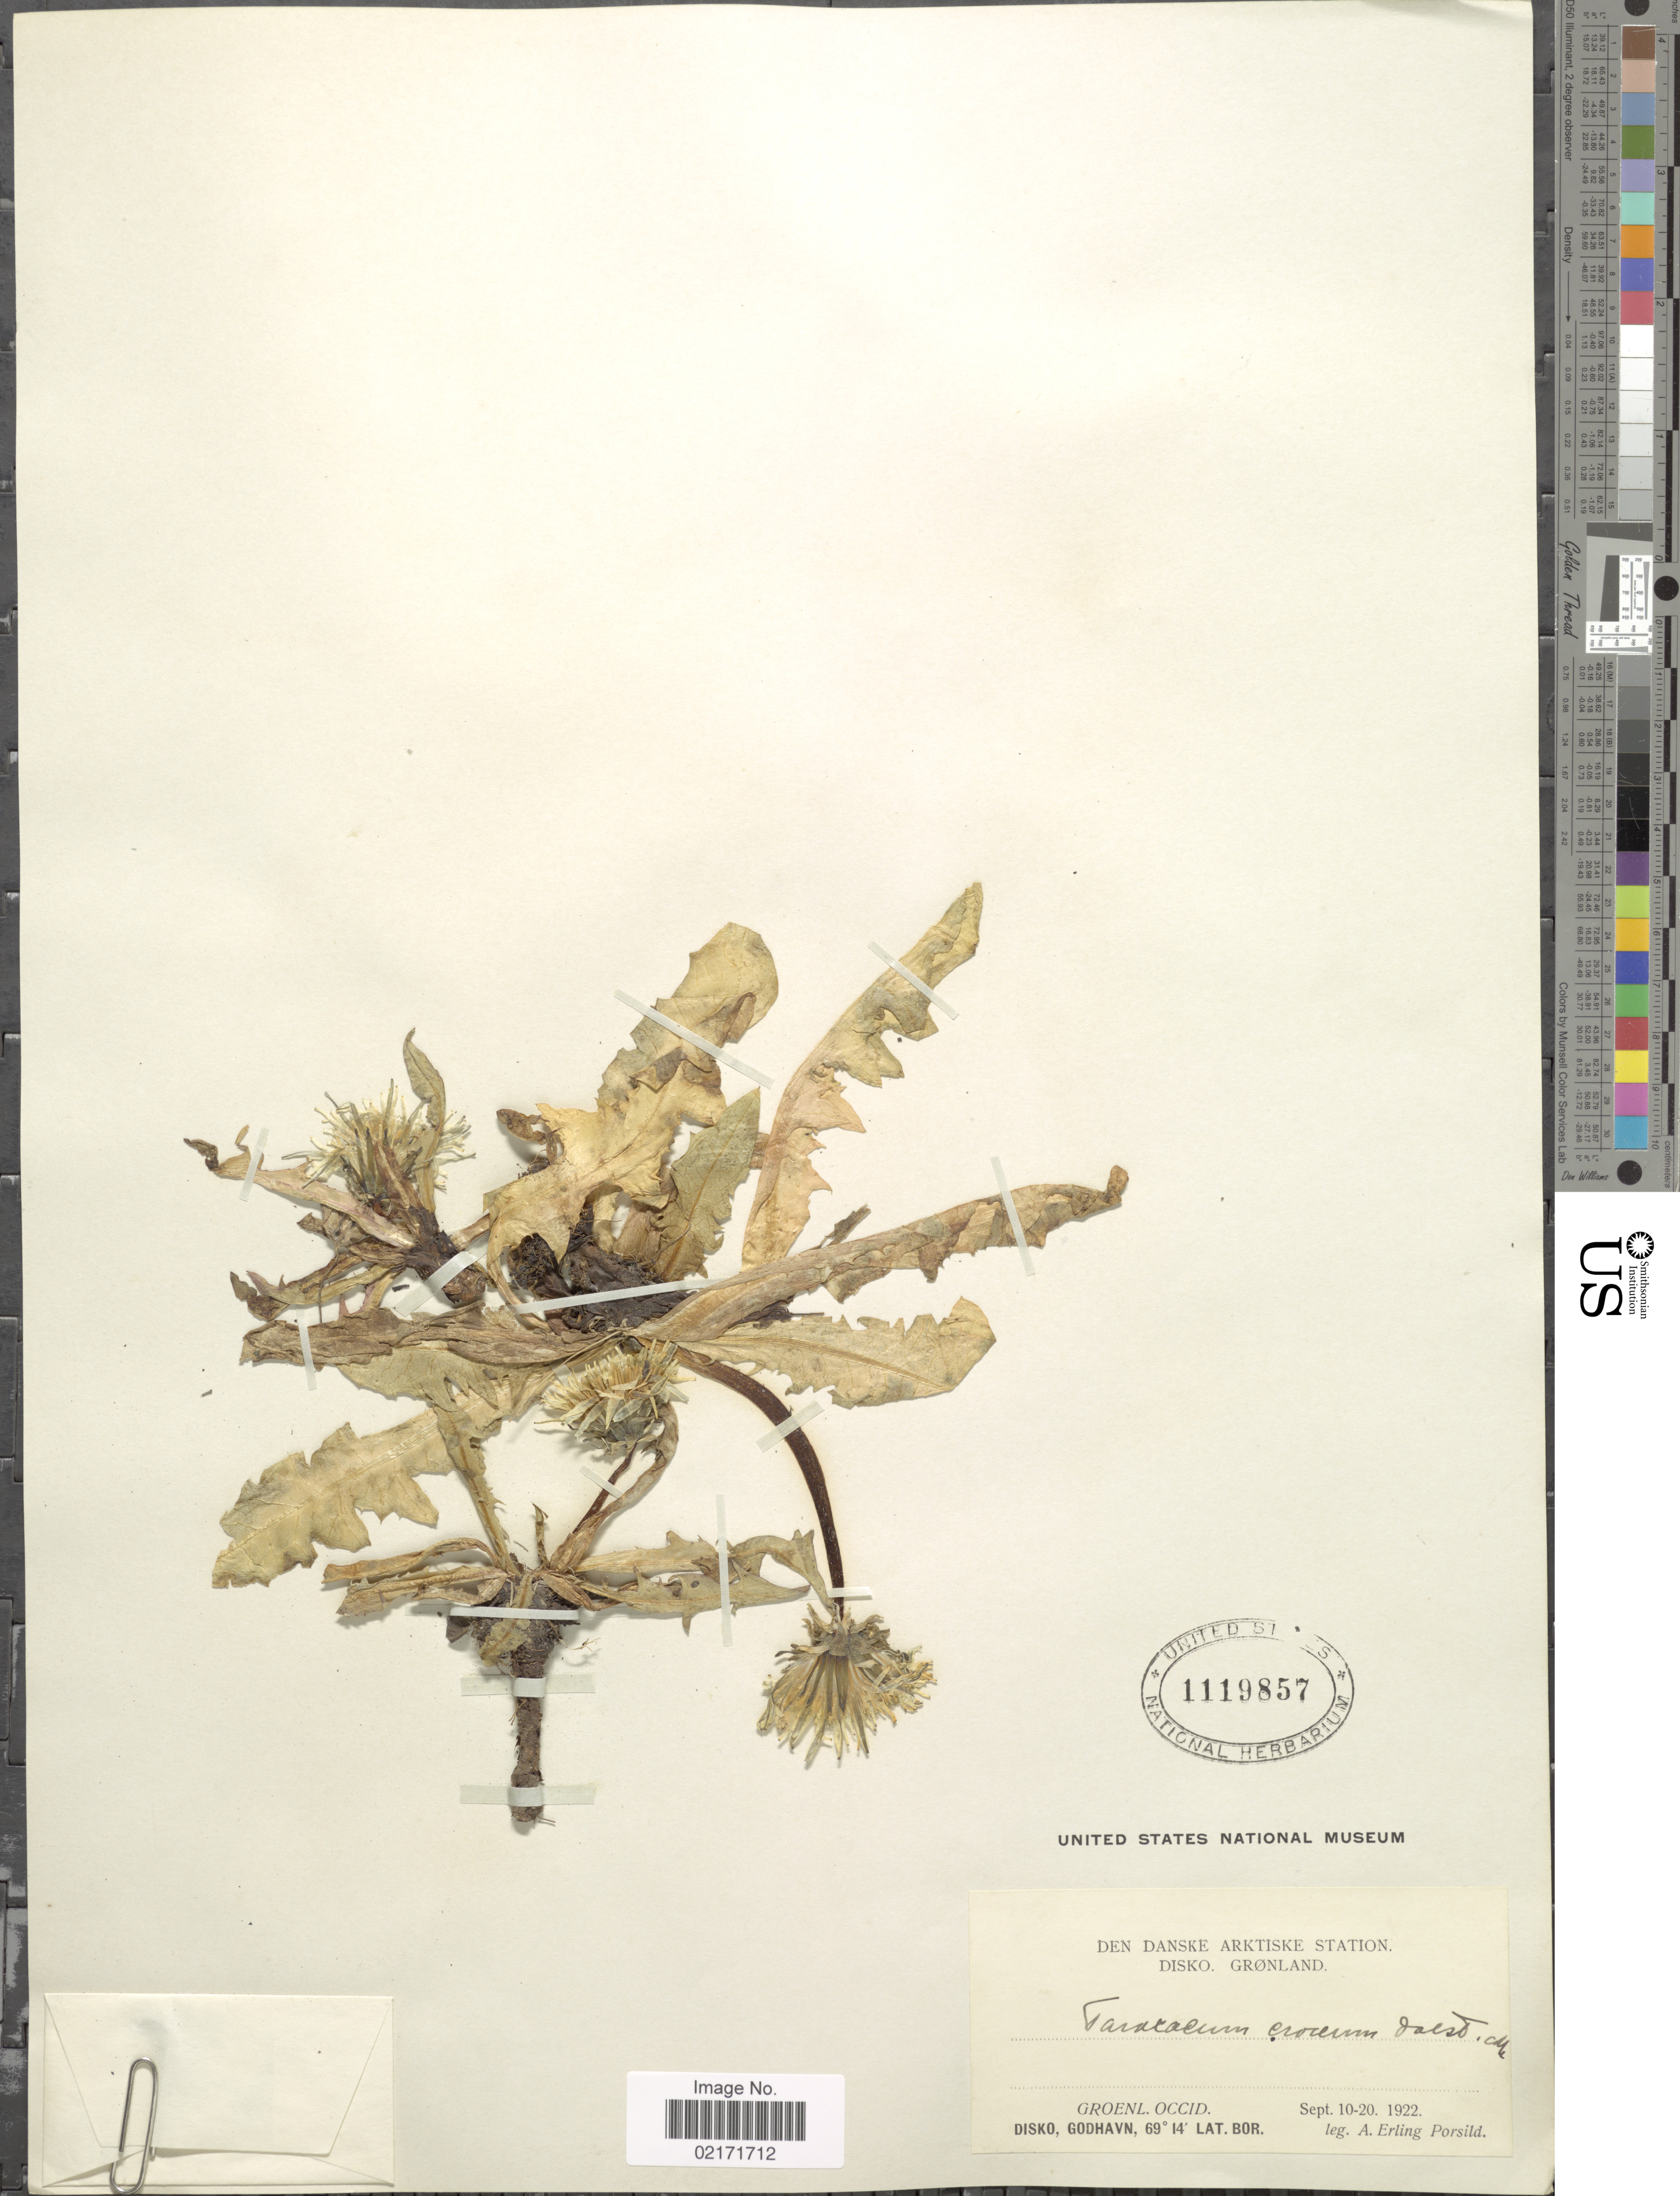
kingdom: Plantae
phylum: Tracheophyta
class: Magnoliopsida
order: Asterales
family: Asteraceae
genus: Taraxacum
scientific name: Taraxacum croceum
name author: Dahlst.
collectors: A. E. Porsild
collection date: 1922-09-10/1922-09-20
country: Greenland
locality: Den Danske Arktiske Station. Disko, Grønland. Groenl. Occid. Disko, Godhavn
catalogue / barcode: US 1119857